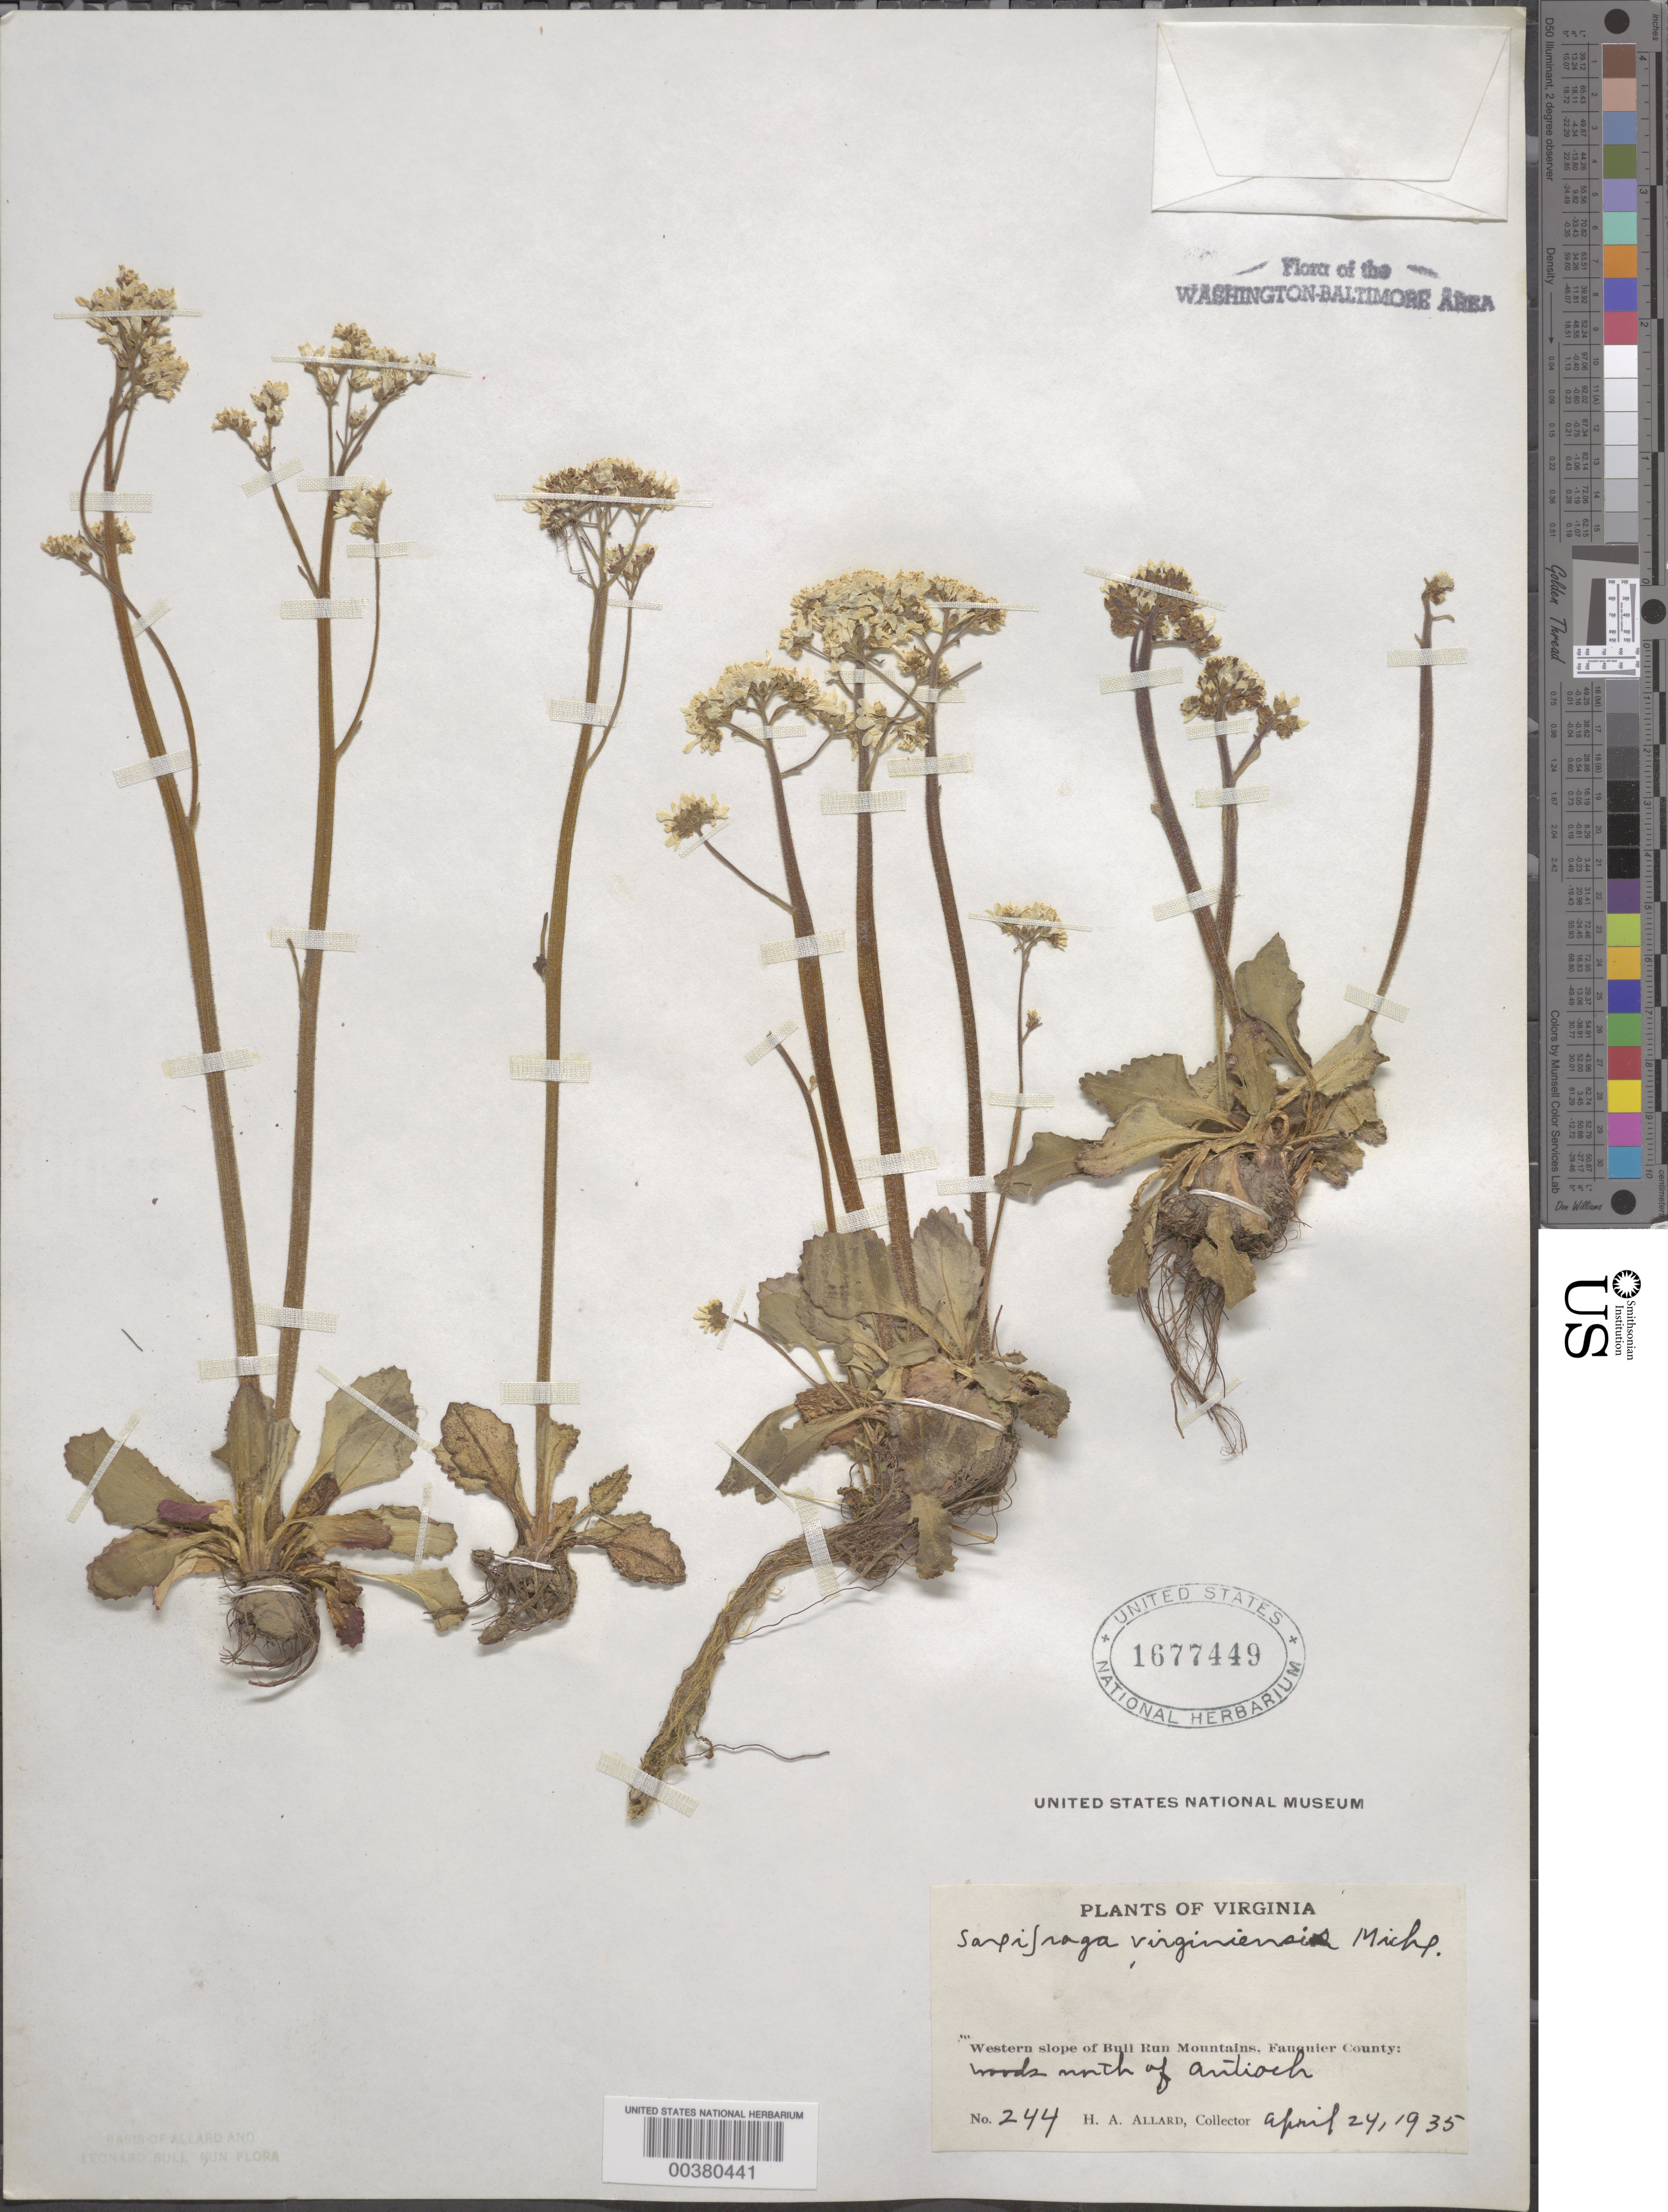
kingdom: Plantae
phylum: Tracheophyta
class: Magnoliopsida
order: Saxifragales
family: Saxifragaceae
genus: Micranthes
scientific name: Micranthes virginiensis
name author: (Michx.) Small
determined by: Strong, Mark T., (BOT), Smithsonian Institution - National Museum of Natural History (UNITED STATES)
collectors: H. A. Allard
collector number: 244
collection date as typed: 24 Apr 1935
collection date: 1935-04-24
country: United States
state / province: Virginia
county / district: Fauquier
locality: North of Antioch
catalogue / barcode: US 1677449